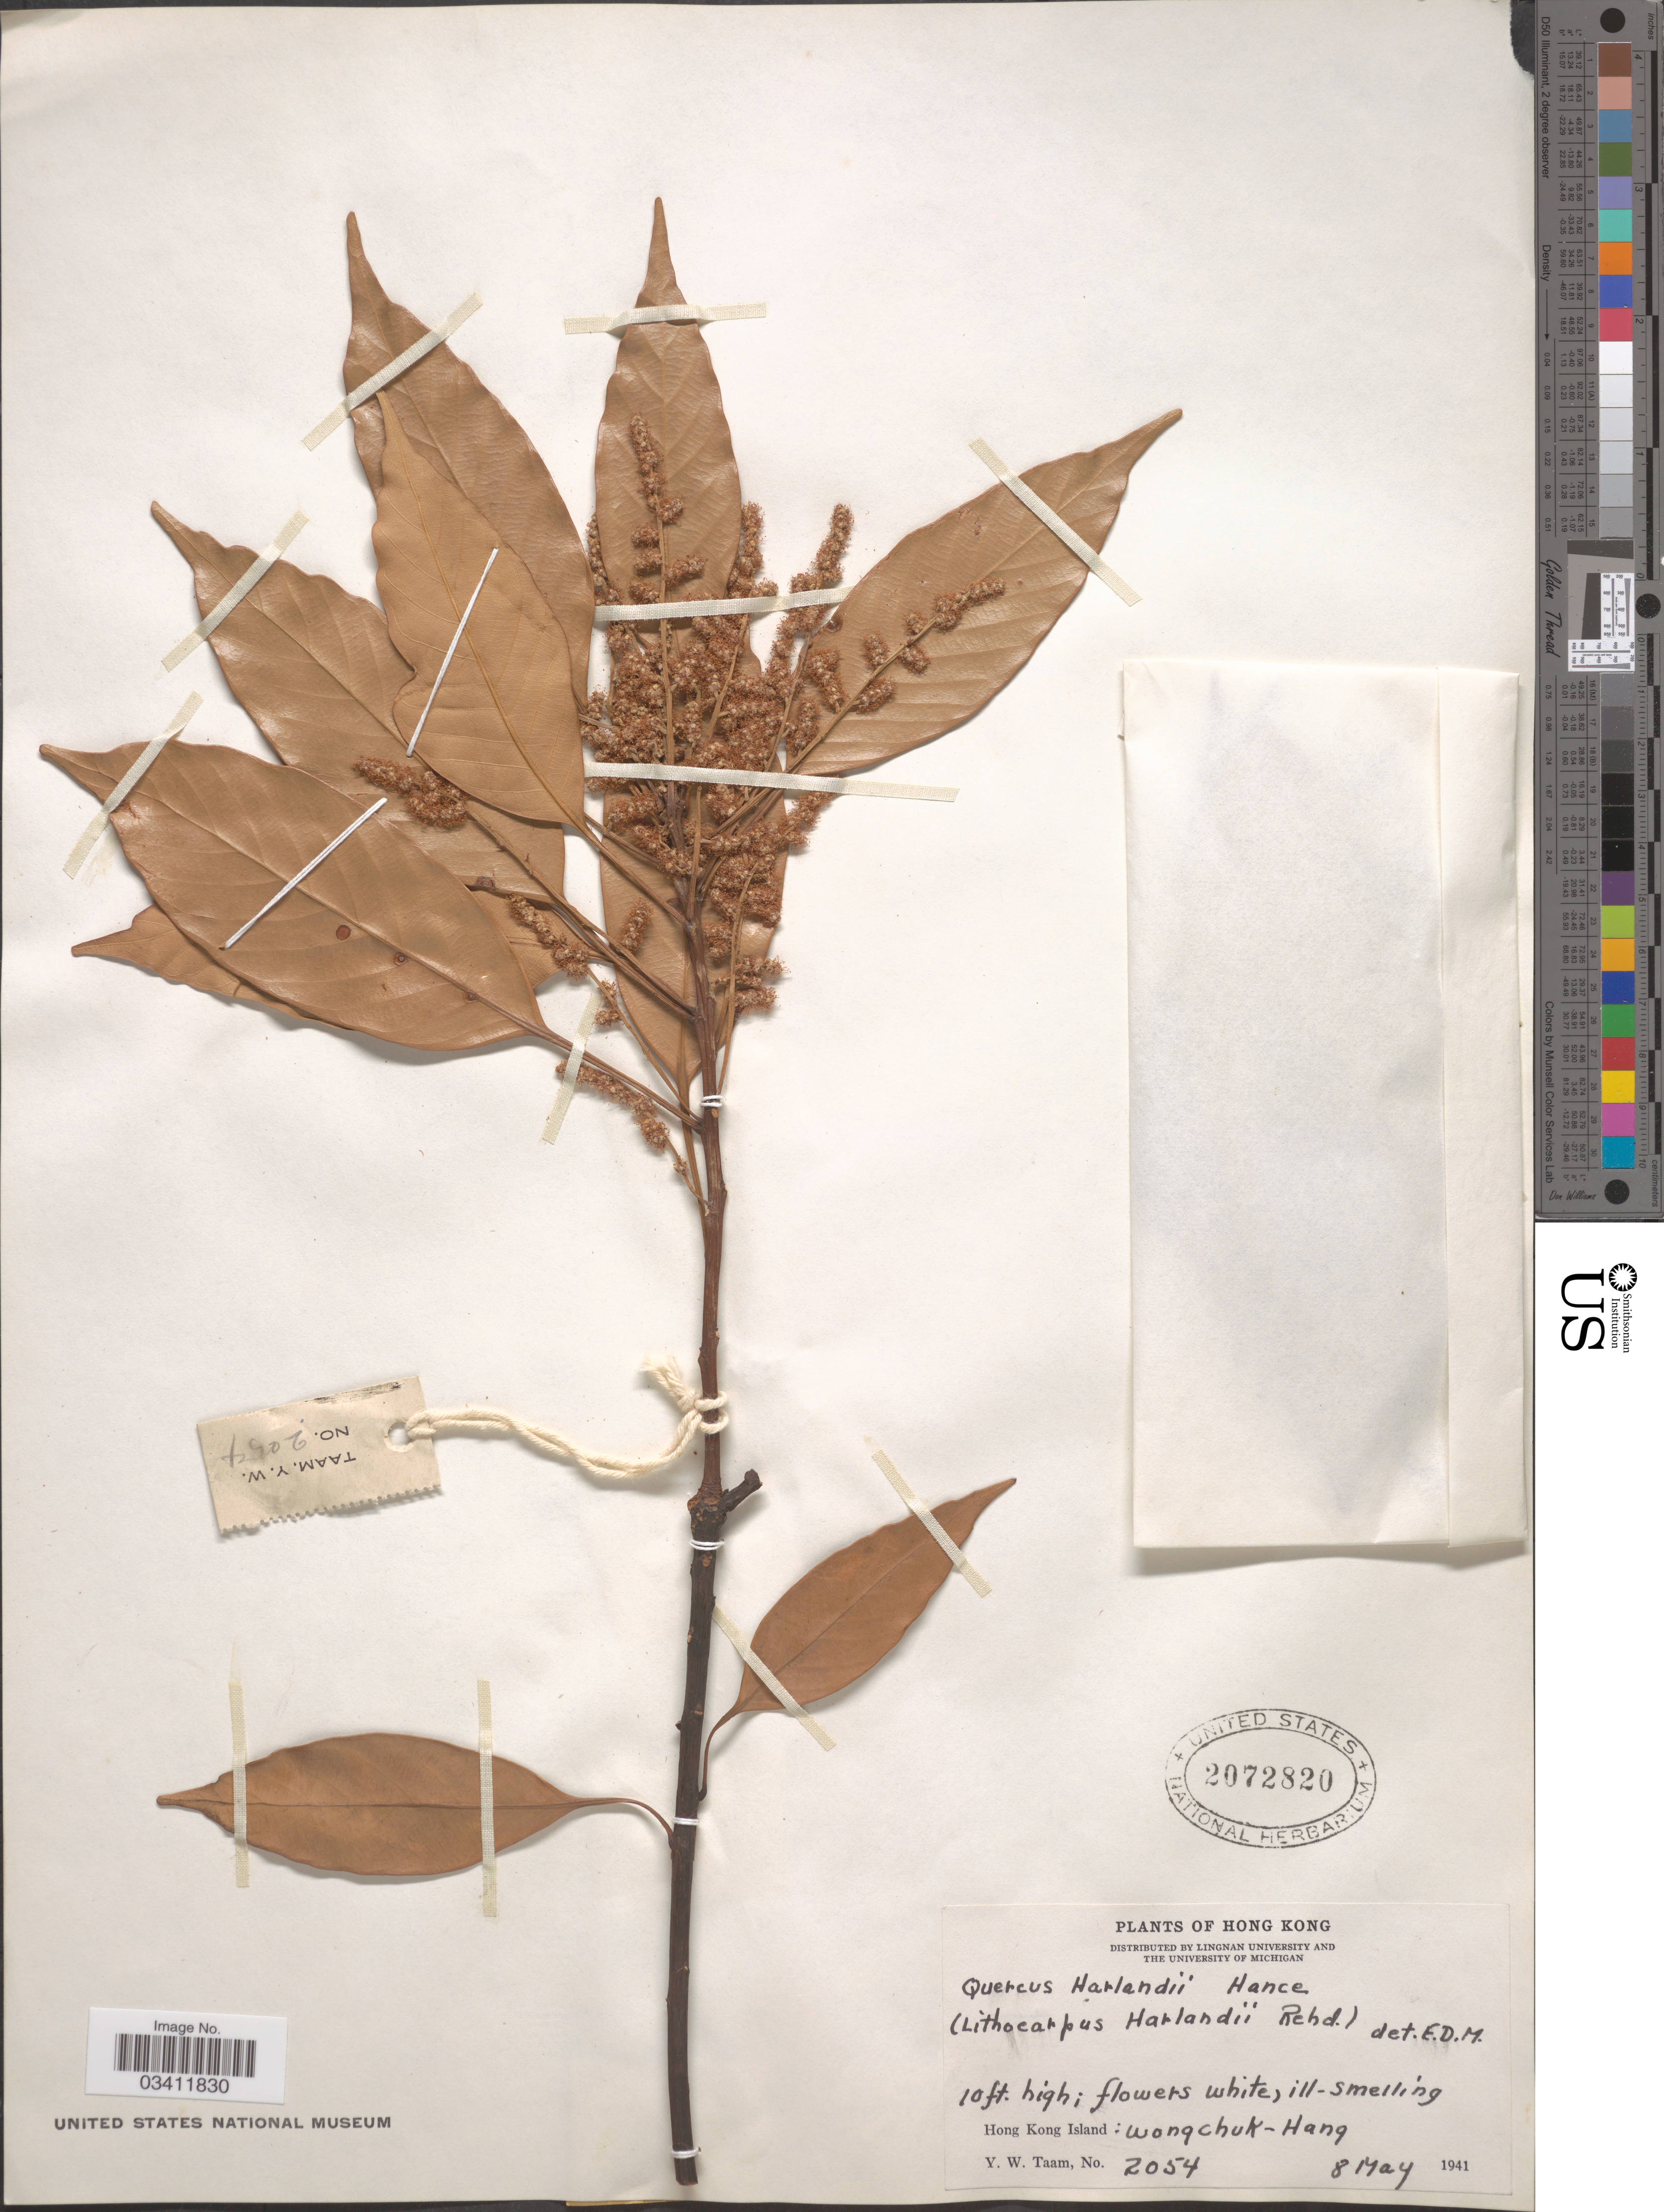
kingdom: Plantae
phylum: Tracheophyta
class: Magnoliopsida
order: Fagales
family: Fagaceae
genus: Quercus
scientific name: Quercus harlandii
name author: Hance ex Walp.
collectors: Y. W. Taam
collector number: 2054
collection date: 1941-05-08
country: China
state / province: Hong Kong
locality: Hong Kong Island: Wongchuk-Hang.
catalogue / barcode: US 2072820